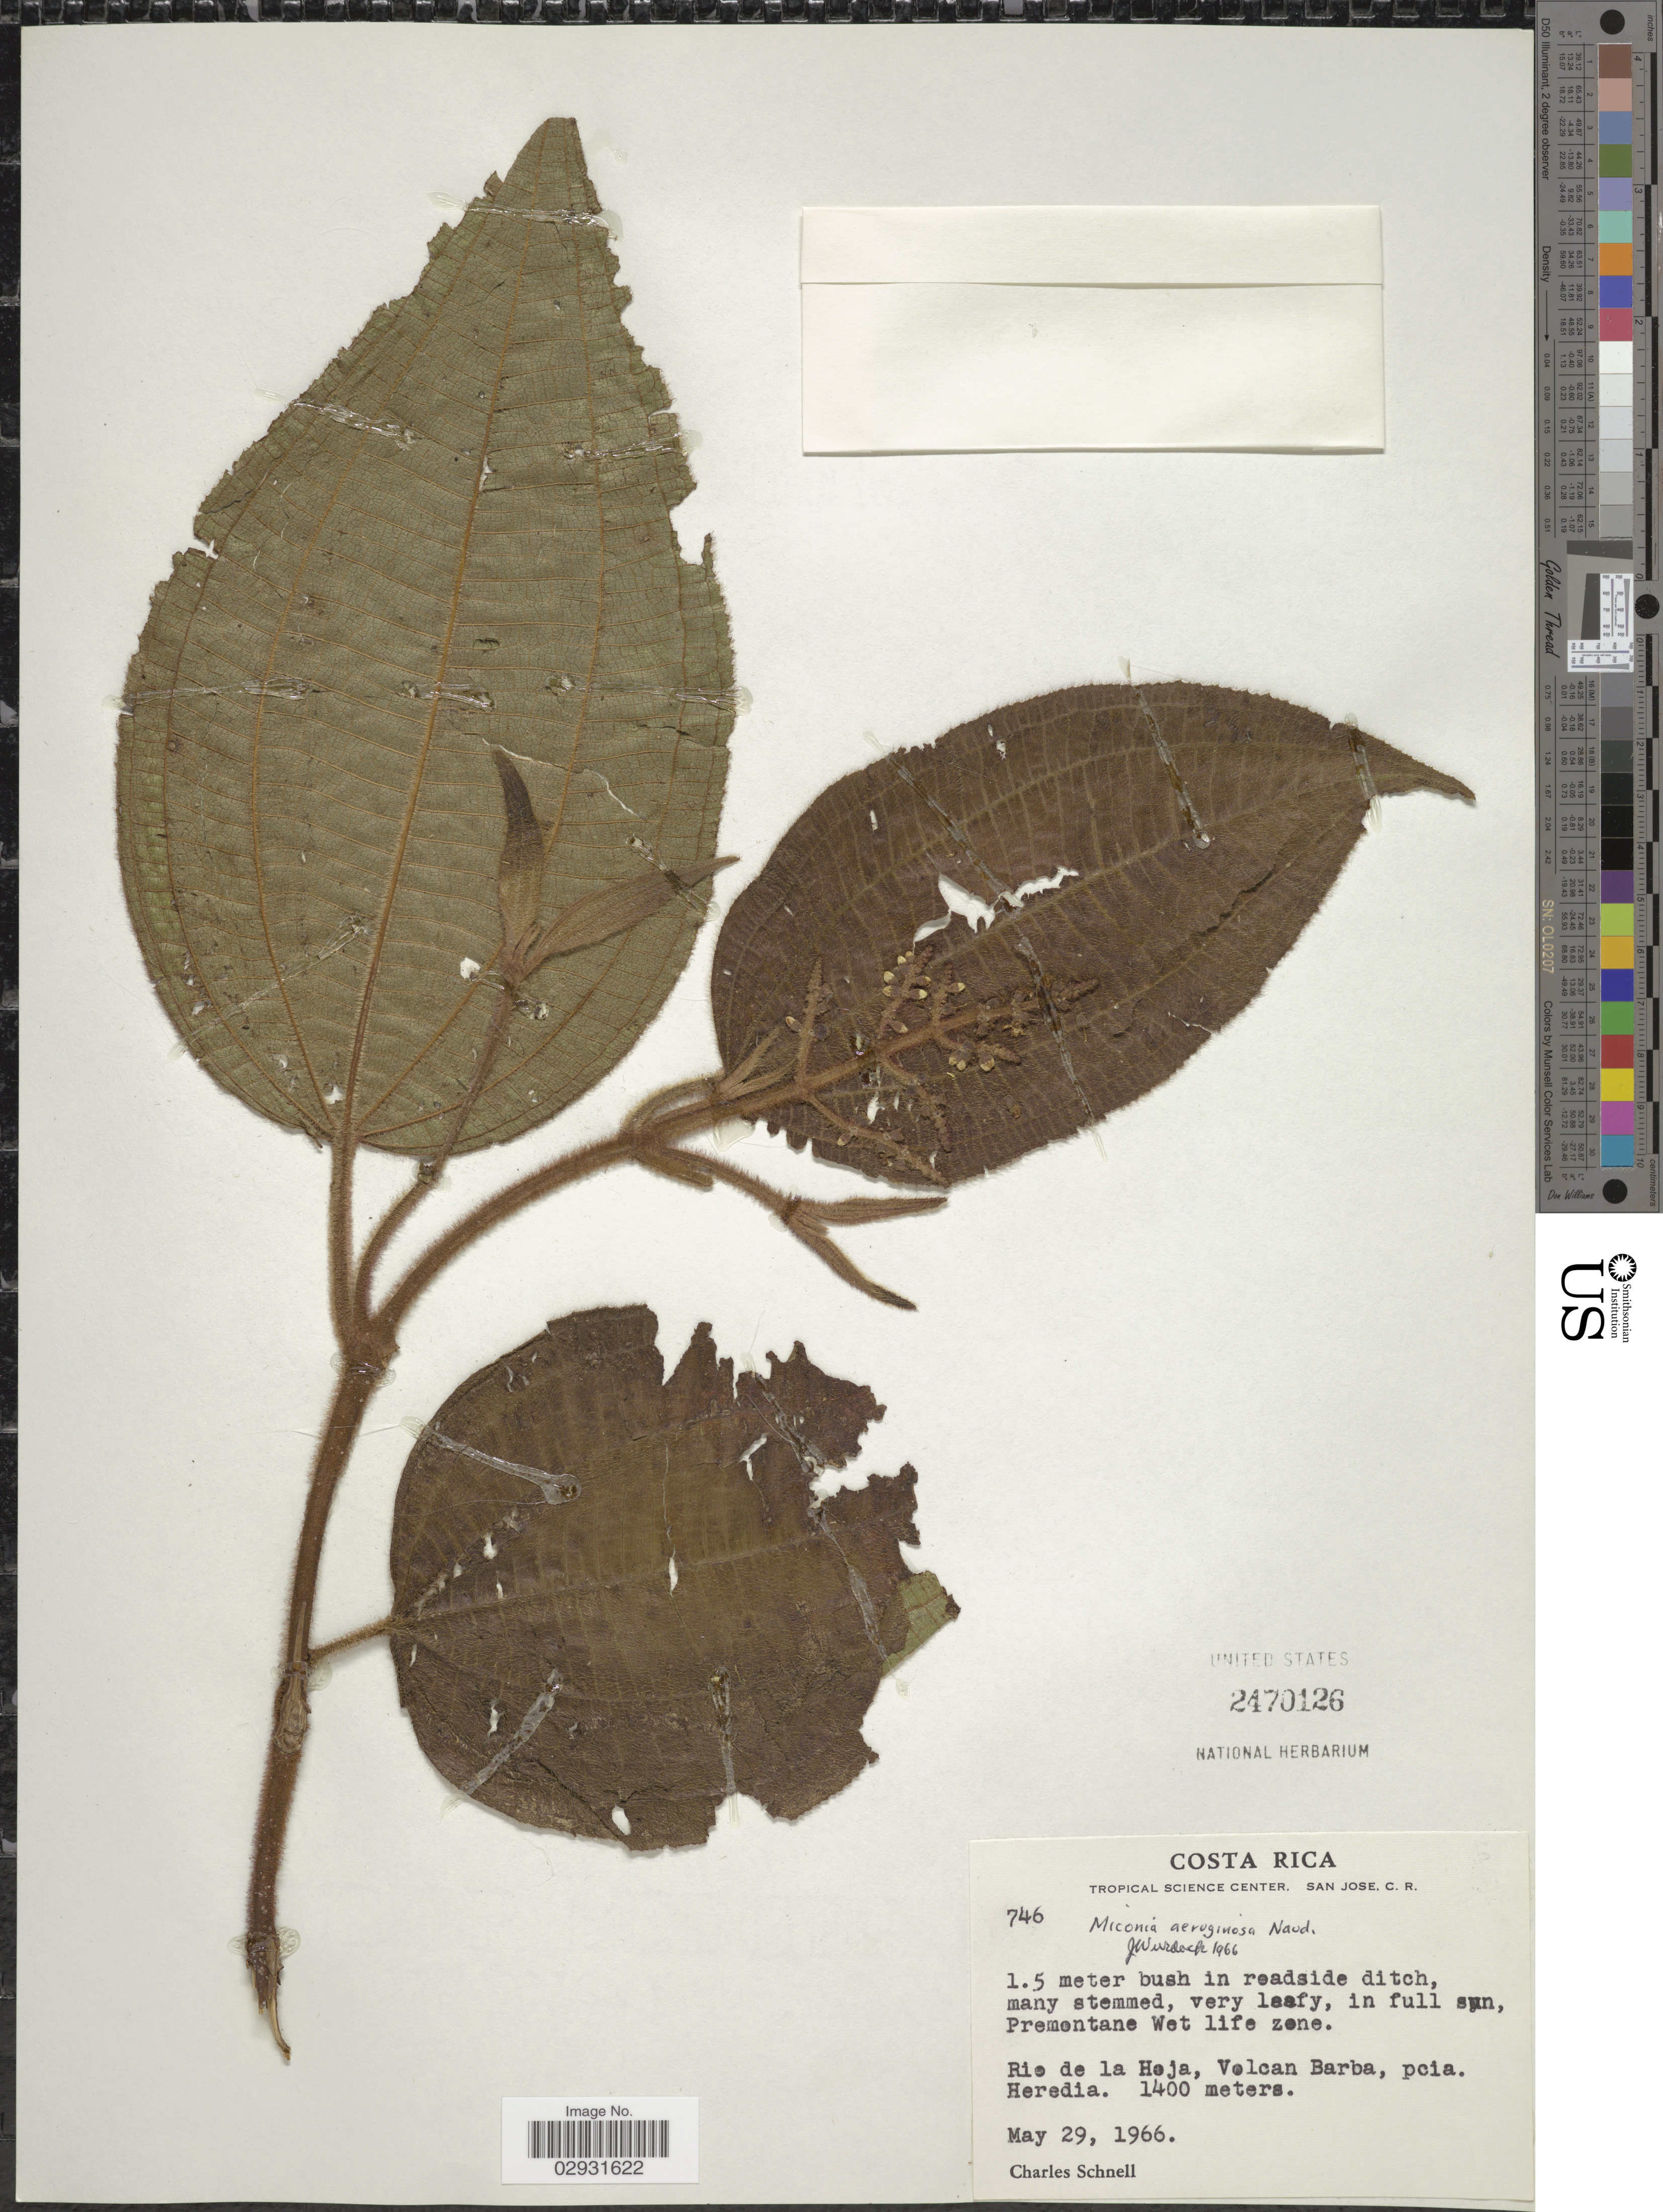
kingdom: Plantae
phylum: Tracheophyta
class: Magnoliopsida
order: Myrtales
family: Melastomataceae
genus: Miconia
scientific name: Miconia aeruginosa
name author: Naudin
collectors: C. Schnell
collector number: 746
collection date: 1966-05-29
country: Costa Rica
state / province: Heredia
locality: Rio de la Hoja, Volcan Barba, pcia. Heredia.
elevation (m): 1400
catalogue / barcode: US 2470126